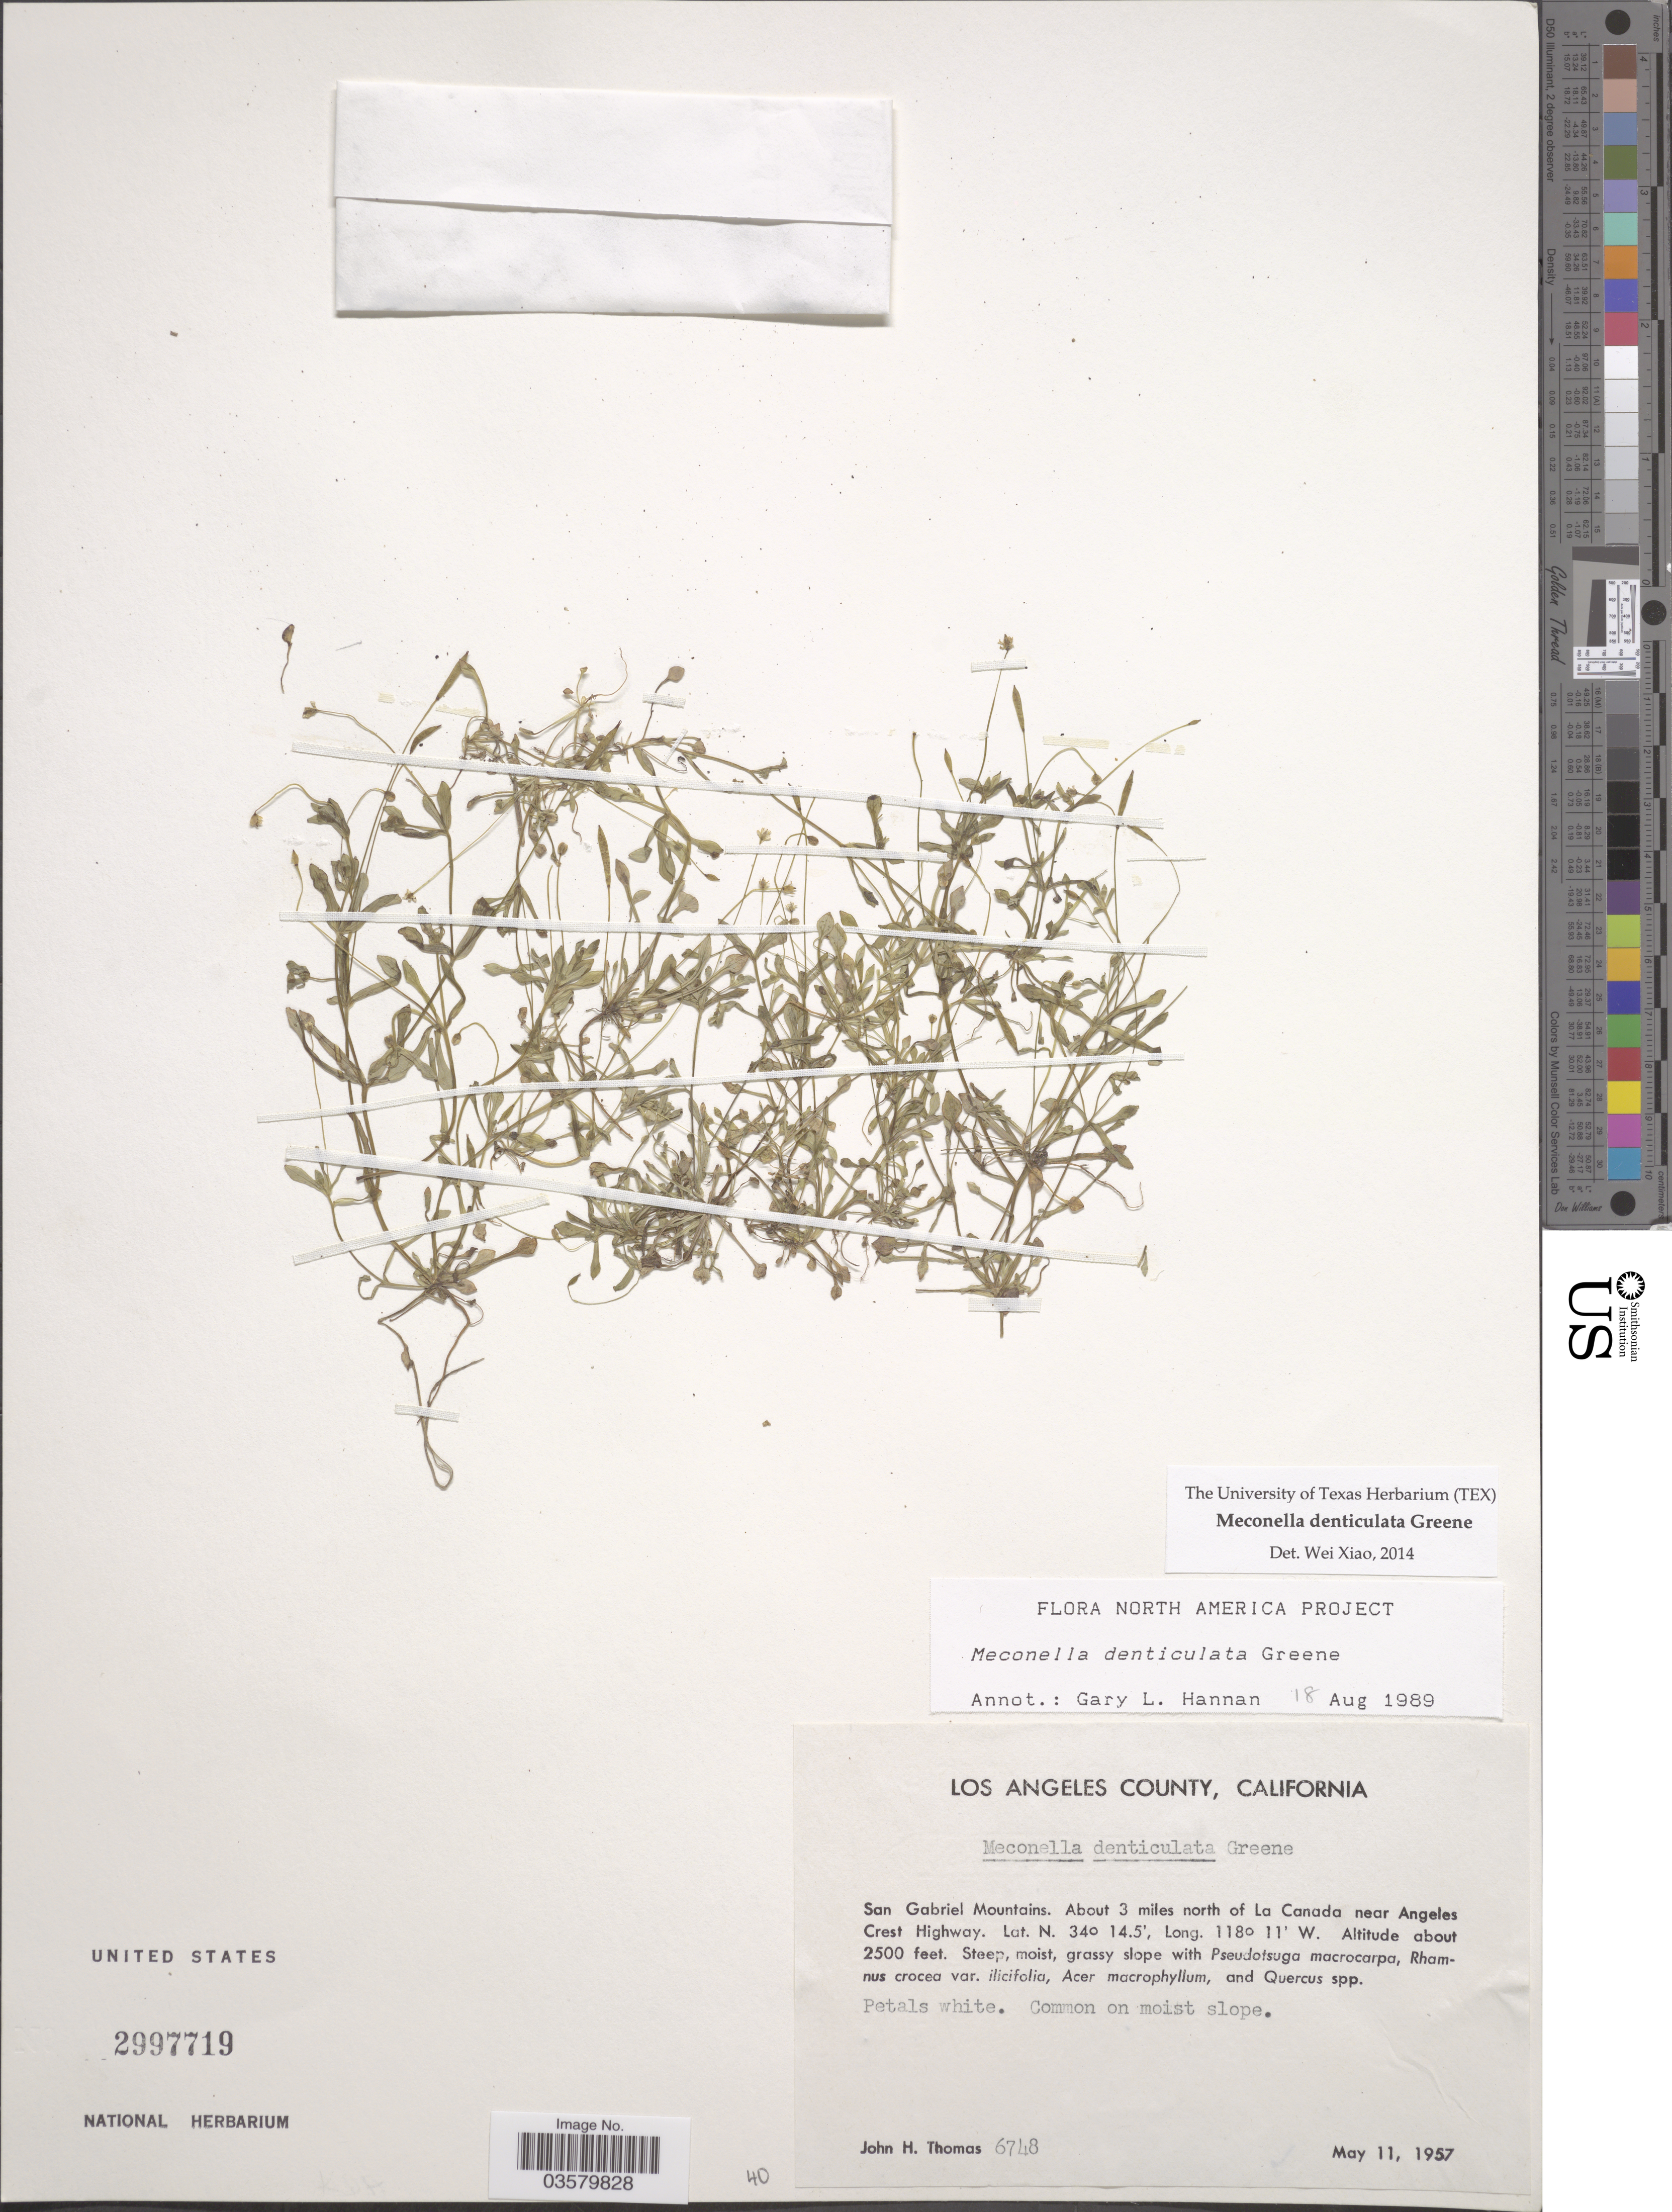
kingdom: Plantae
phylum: Tracheophyta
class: Magnoliopsida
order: Ranunculales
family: Papaveraceae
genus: Meconella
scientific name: Meconella denticulata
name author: Greene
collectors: J. H. Thomas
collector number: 6748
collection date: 1957-05-11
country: United States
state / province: California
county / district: Los Angeles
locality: Los Angeles County. San Gabriel Mountains. About 3 miles north of La Canada near Angeles Crest Highway.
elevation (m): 762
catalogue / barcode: US 2997719